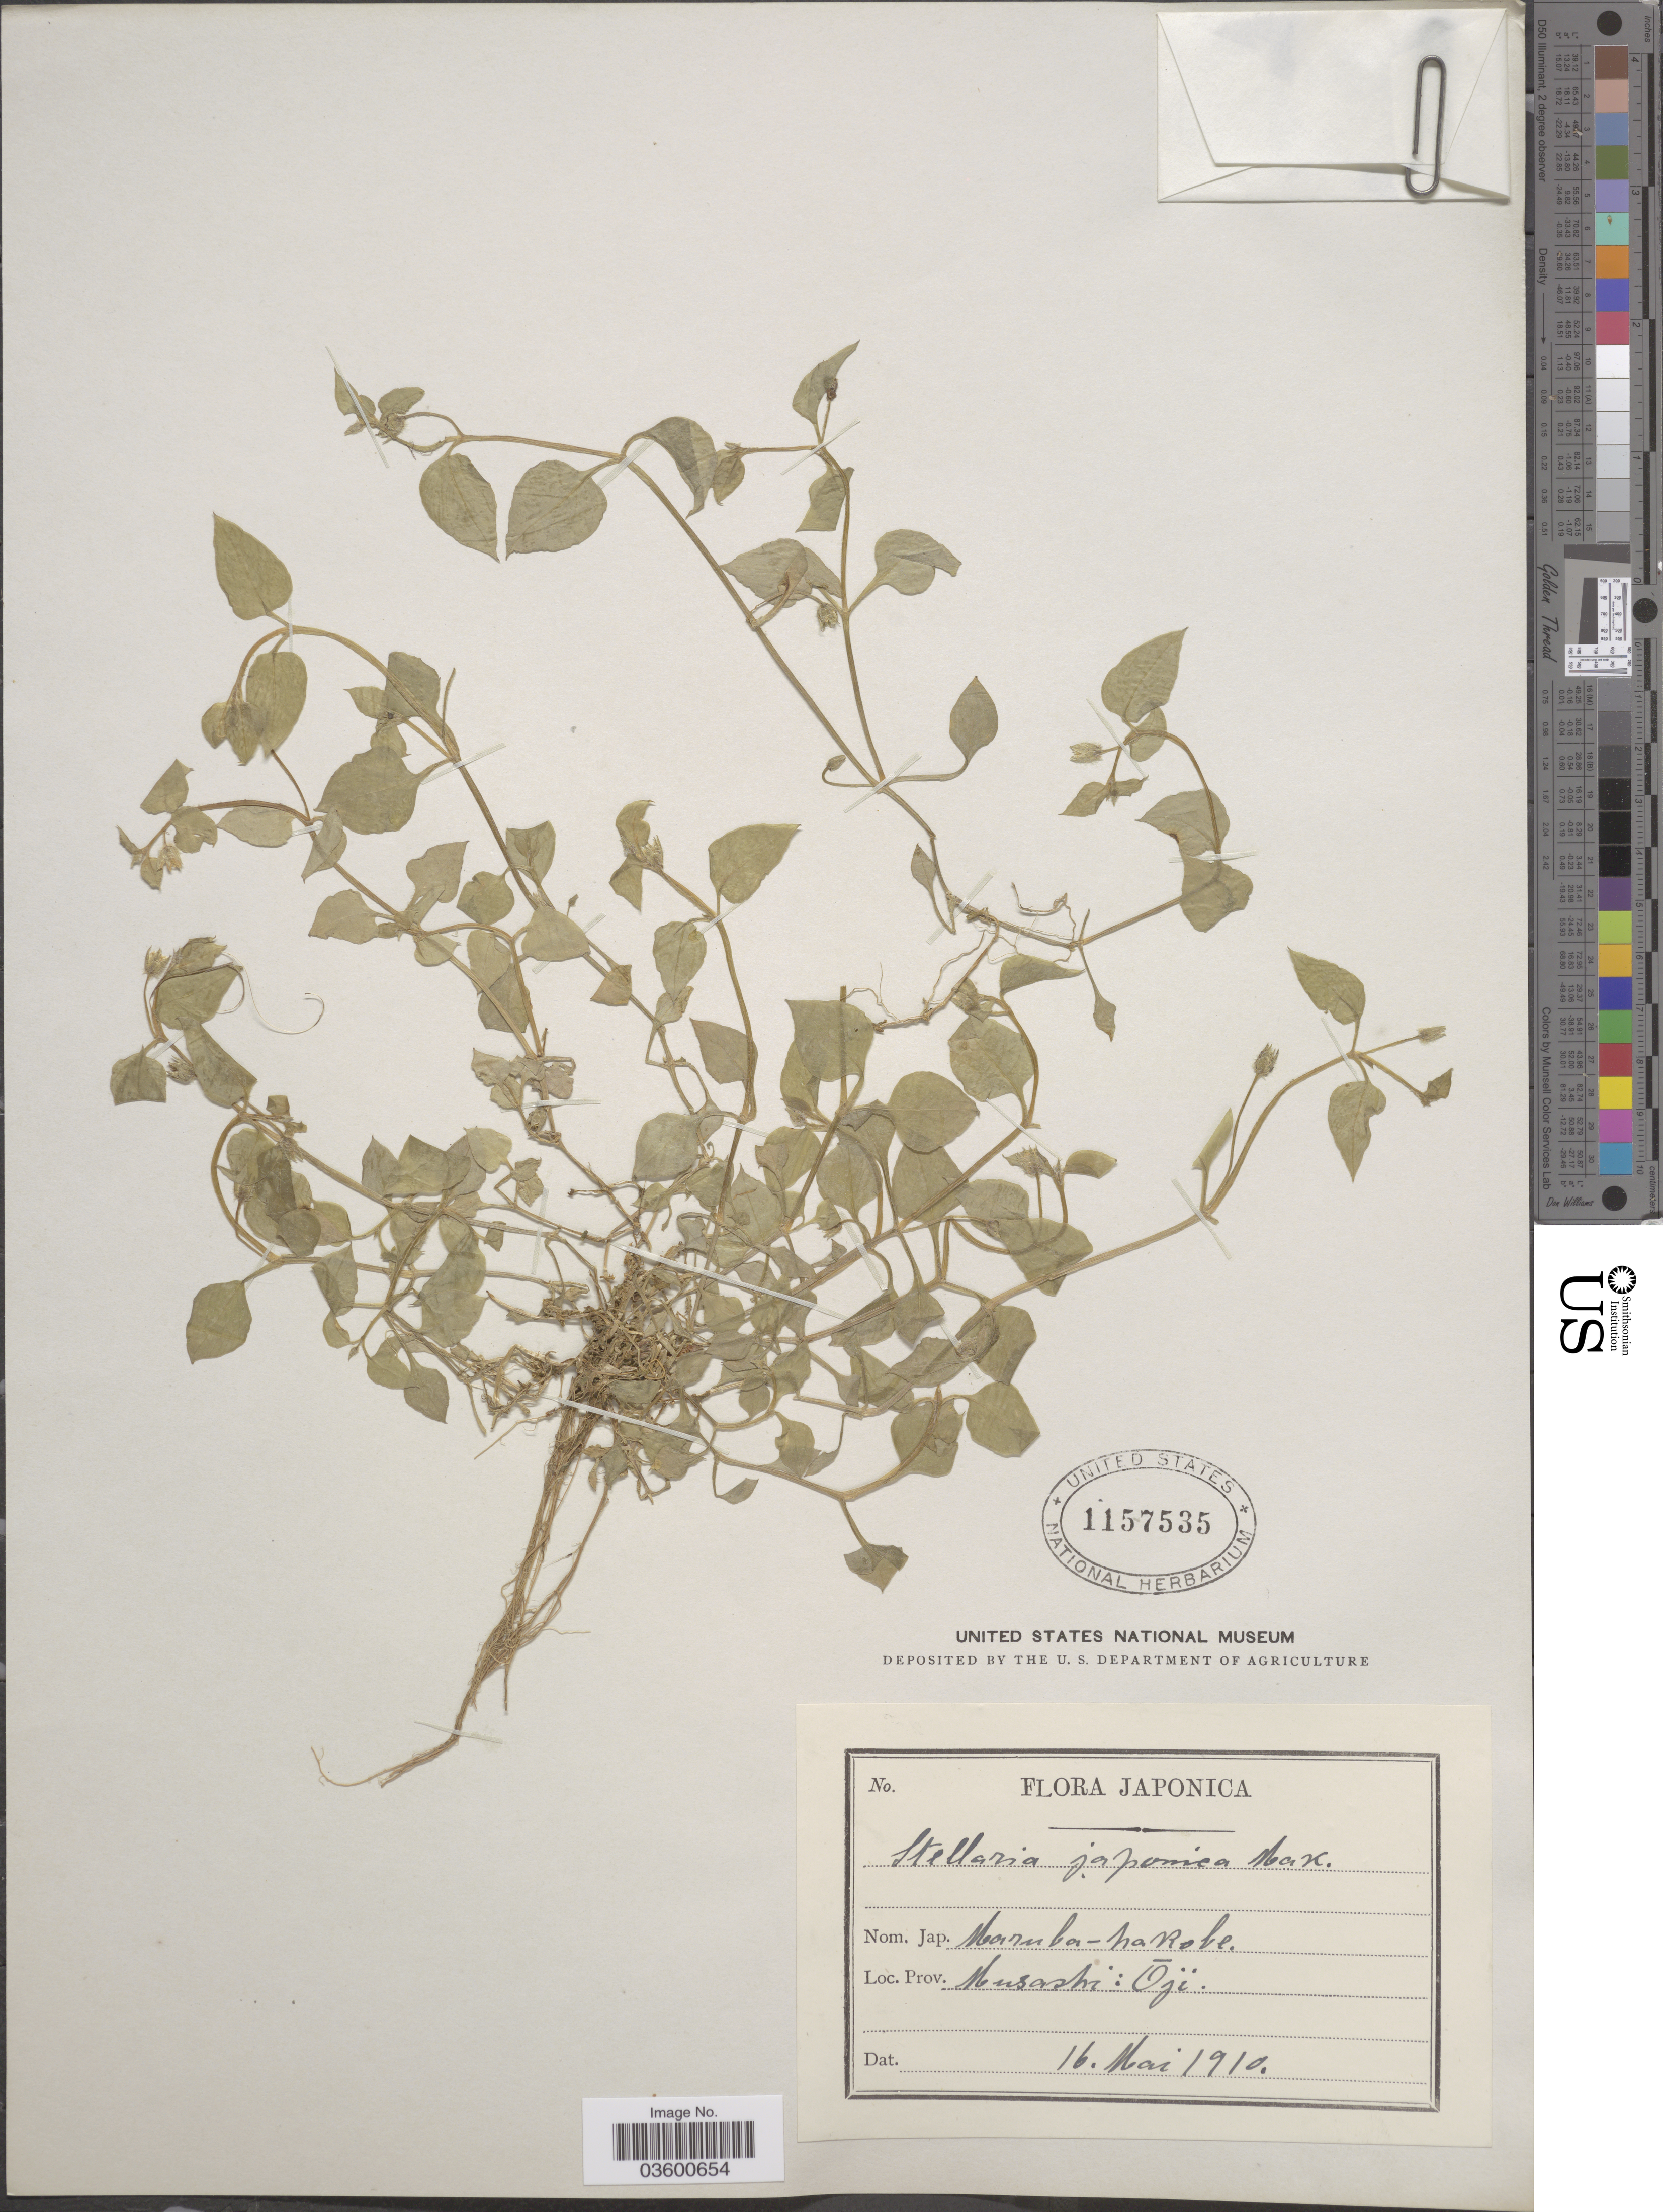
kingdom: Plantae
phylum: Tracheophyta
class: Magnoliopsida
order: Caryophyllales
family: Caryophyllaceae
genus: Stellaria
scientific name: Stellaria japonica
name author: (Franch. & Sav.) Makino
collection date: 1910-05-16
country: Japan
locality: Prov. Musashi: Ogi.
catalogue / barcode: US 1157535